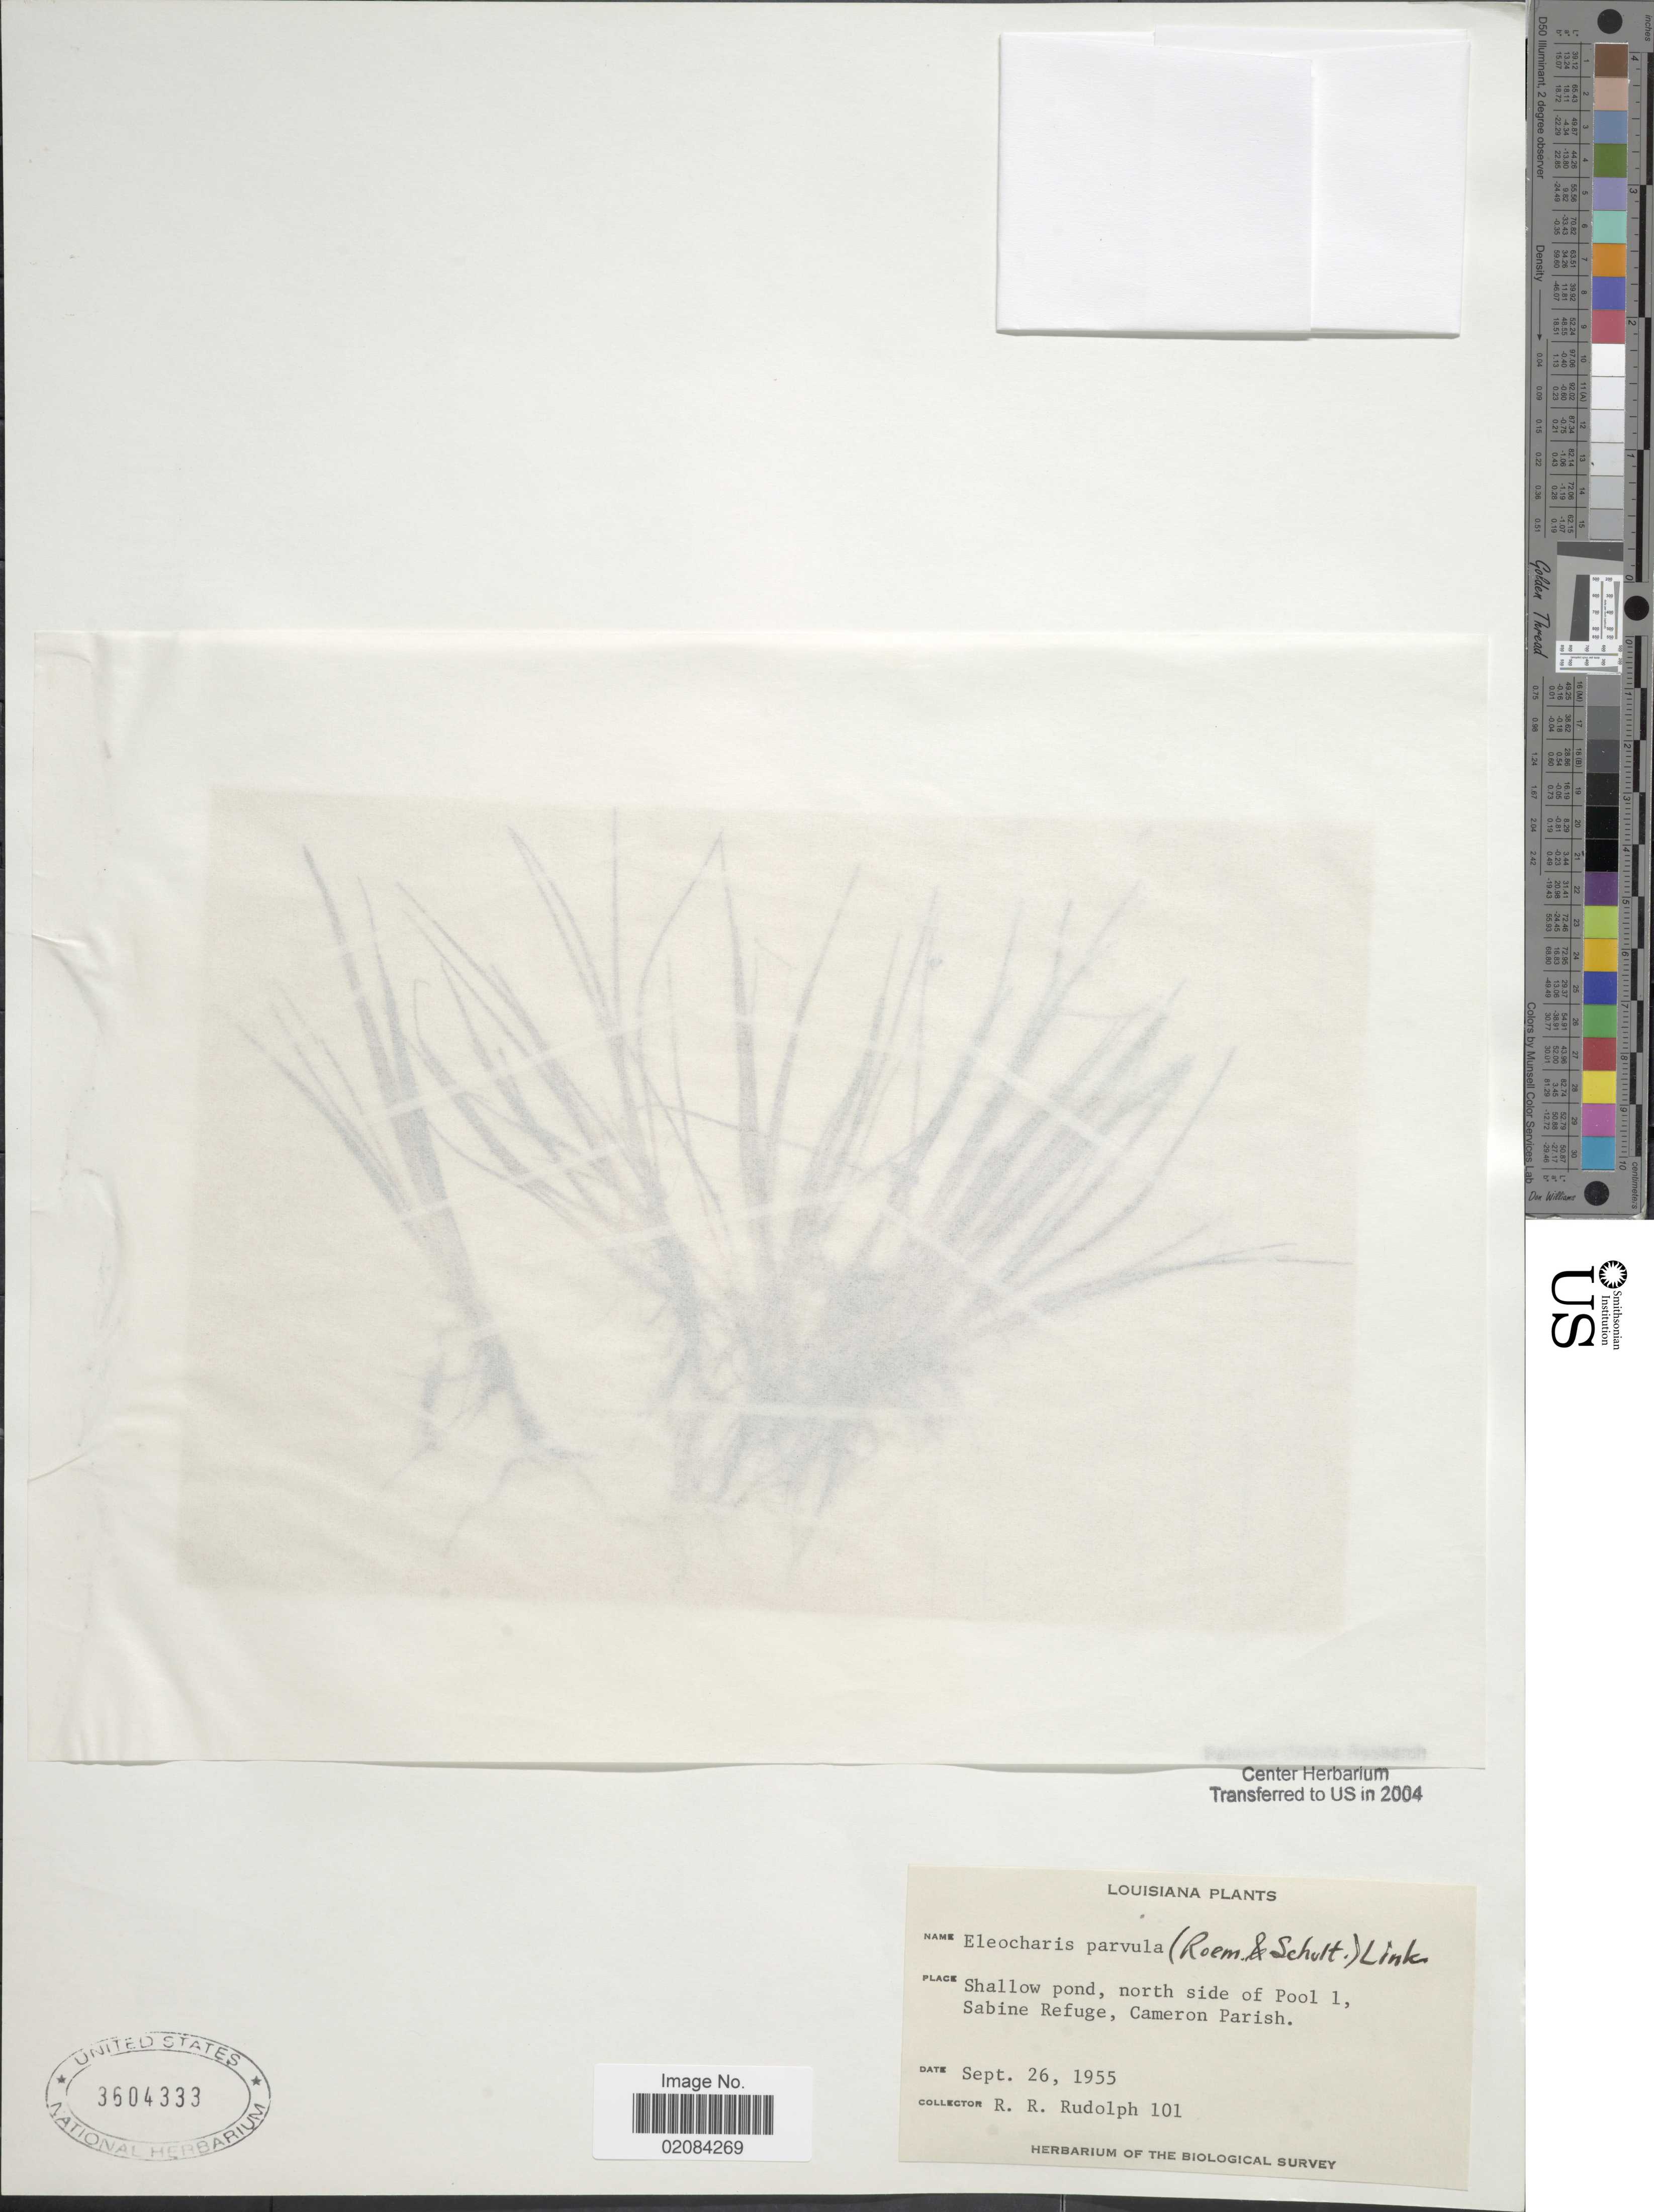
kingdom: Plantae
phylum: Tracheophyta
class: Liliopsida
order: Poales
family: Cyperaceae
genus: Eleocharis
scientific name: Eleocharis parvula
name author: (Roem. & Schult.) Link ex Williams et al.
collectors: R. Rudolph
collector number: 101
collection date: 1955-09-26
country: United States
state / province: Louisiana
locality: Louisiana, Shallow pond, north side of Pool 1, Sabine Refuge, Cameron Parish.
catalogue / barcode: US 3604333